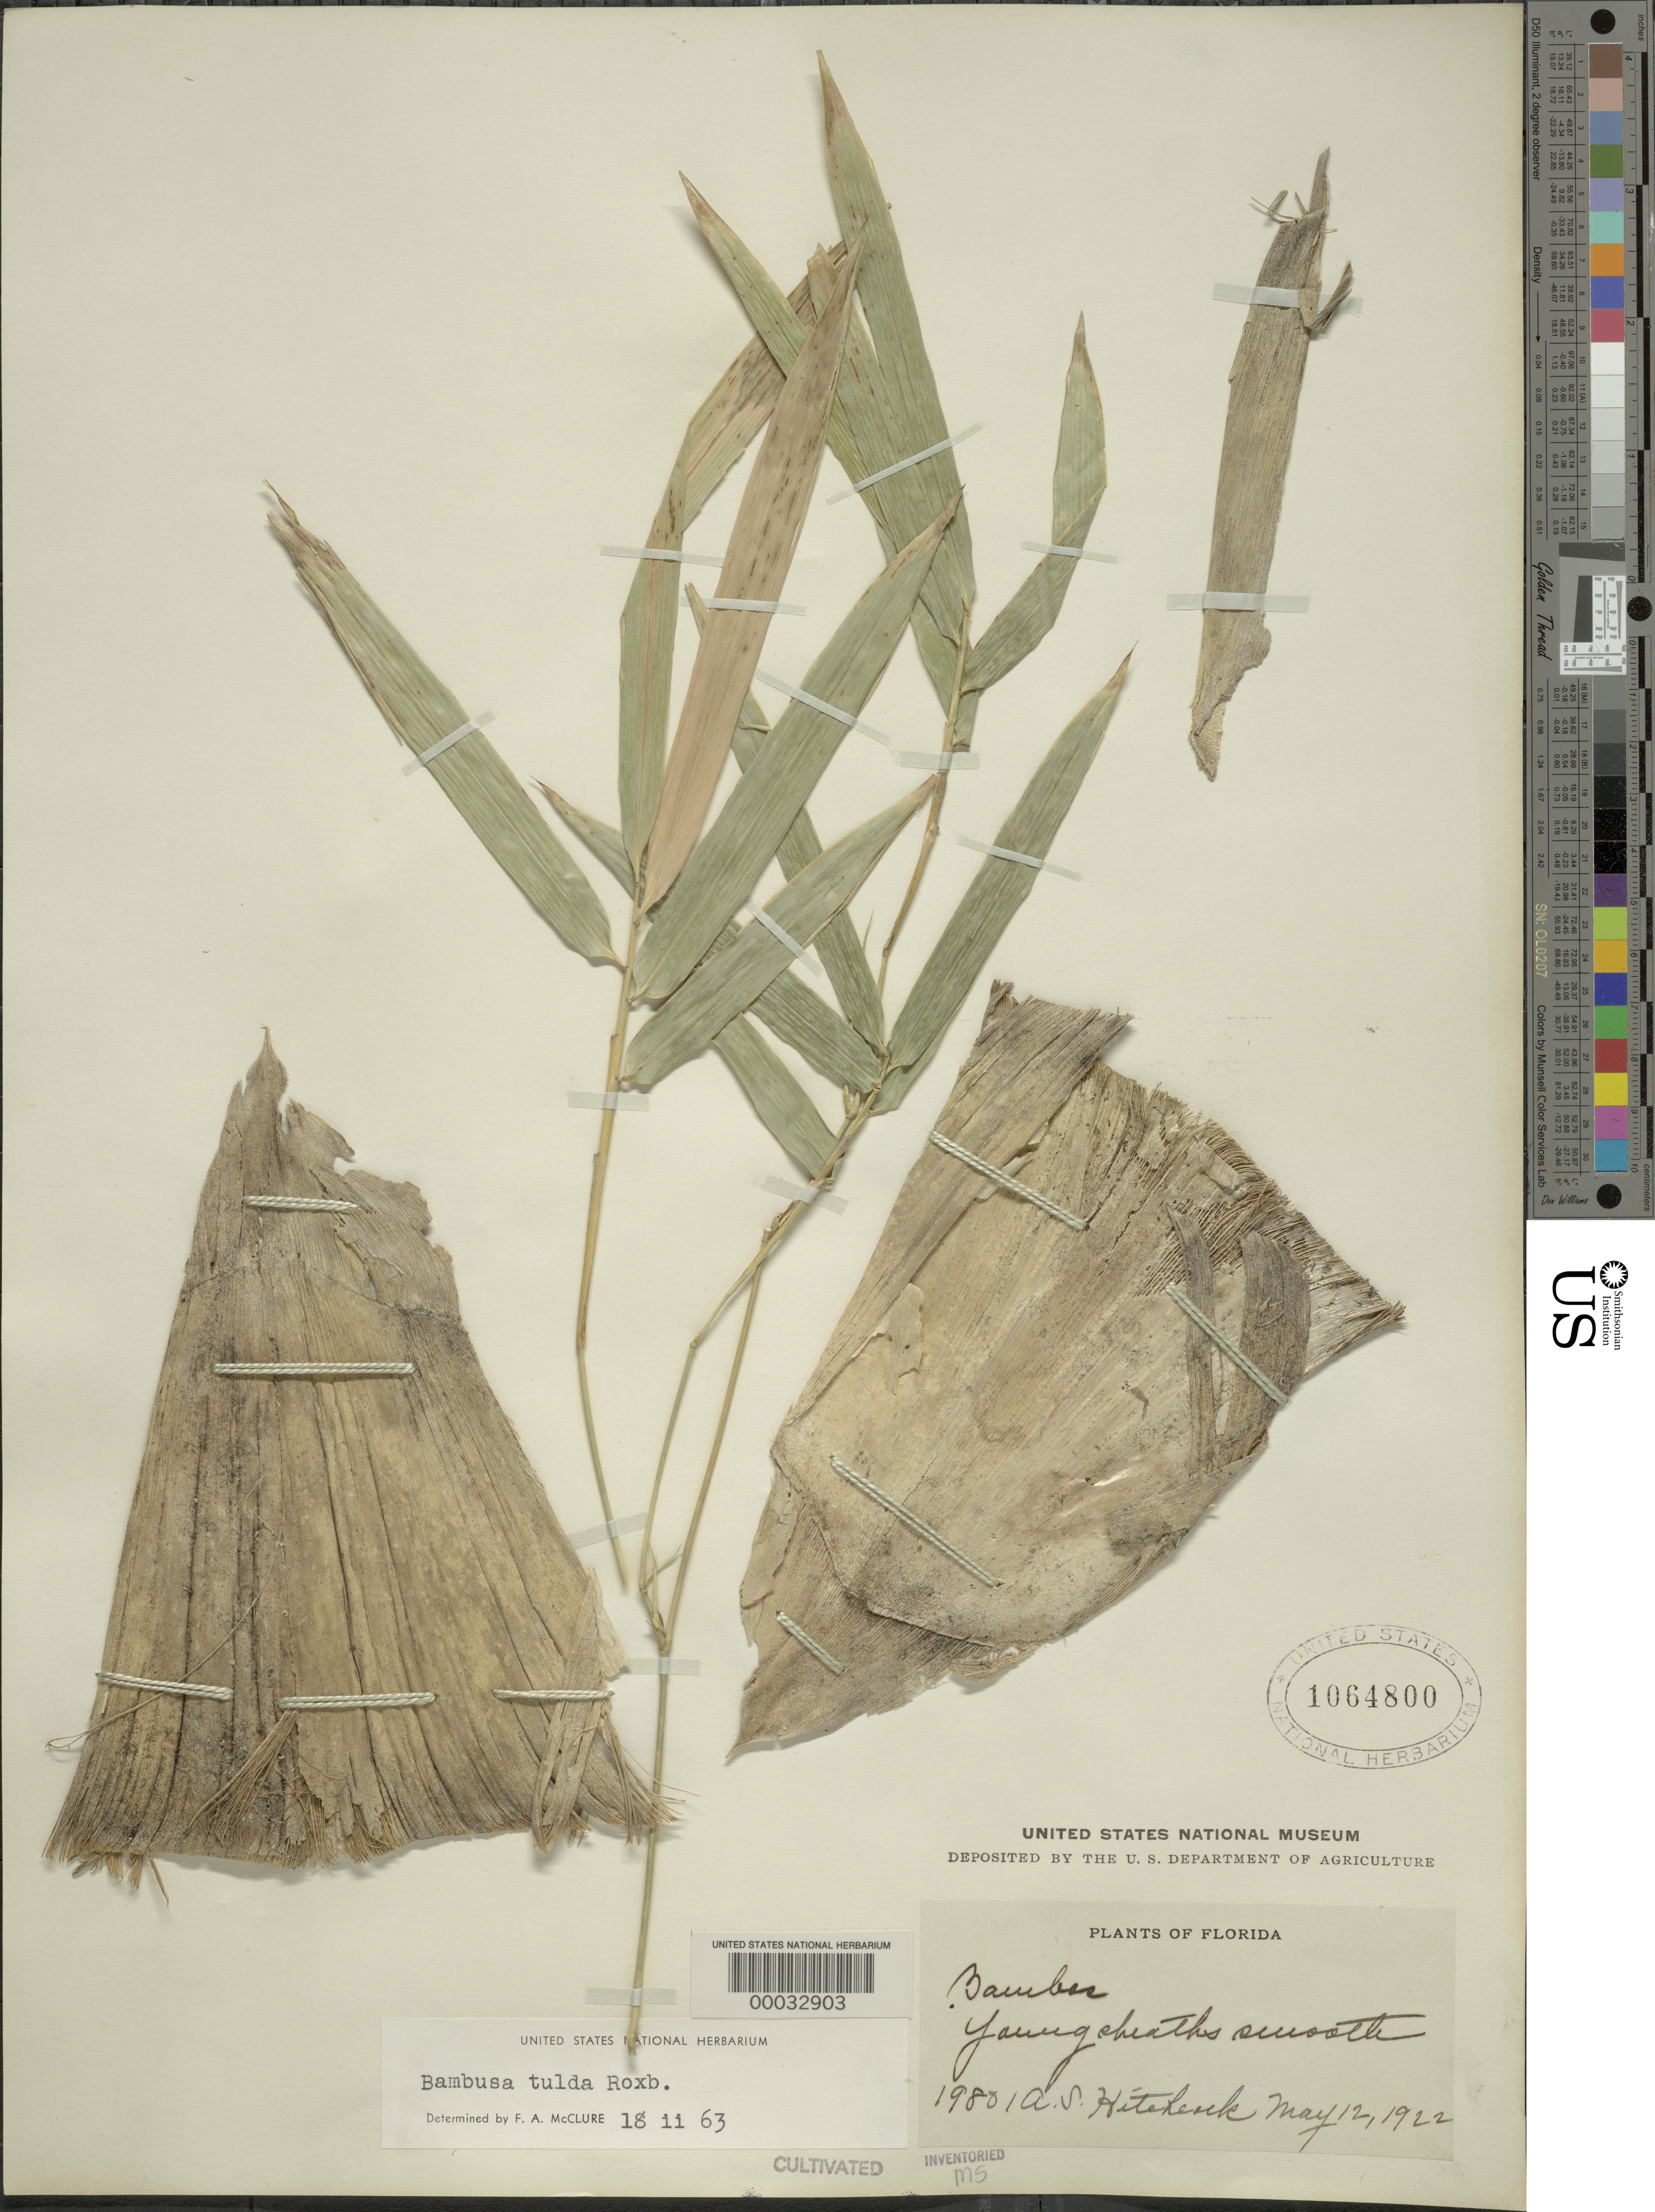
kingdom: Plantae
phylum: Tracheophyta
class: Liliopsida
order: Poales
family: Poaceae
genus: Bambusa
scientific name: Bambusa tulda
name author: Roxb.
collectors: A. S. Hitchcock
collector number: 19801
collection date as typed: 12 May 1922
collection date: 1922-05-12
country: United States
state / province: Florida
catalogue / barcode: US 1064800